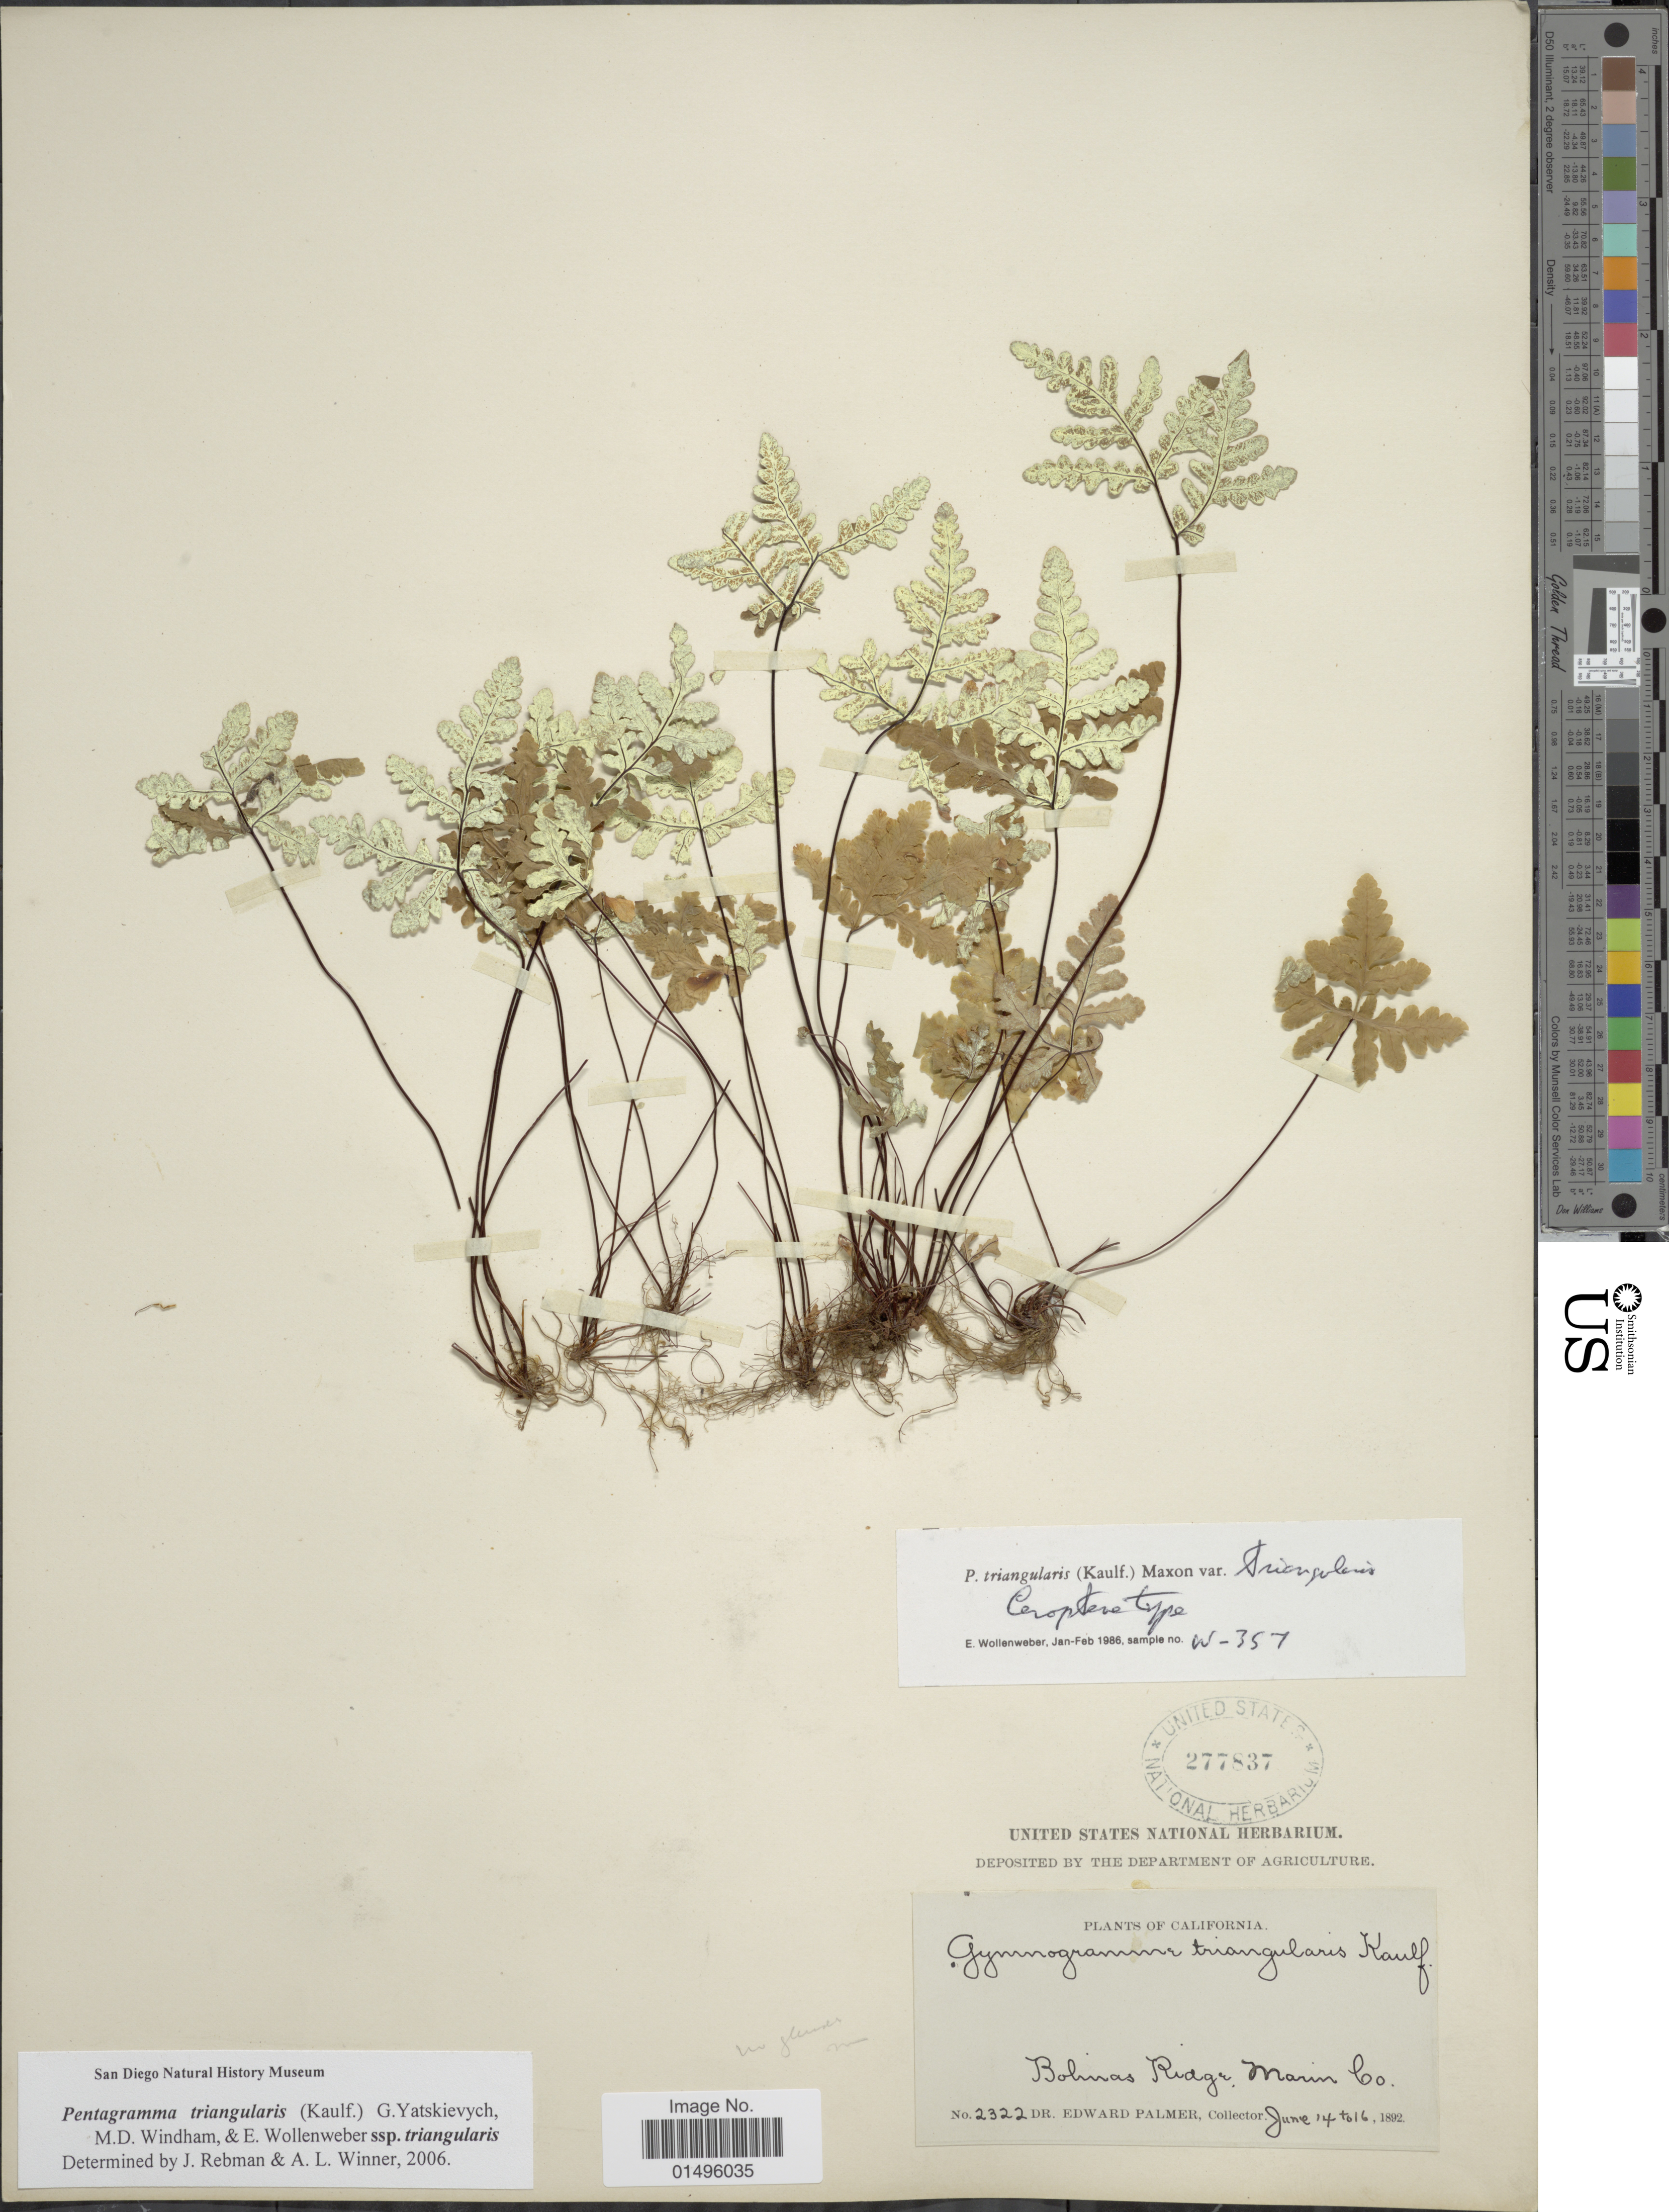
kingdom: Plantae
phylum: Tracheophyta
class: Polypodiopsida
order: Polypodiales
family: Pteridaceae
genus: Pentagramma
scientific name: Pentagramma triangularis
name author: (Kaulf.) Yatsk. et al.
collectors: E. Palmer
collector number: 2322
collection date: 1892-06-14/1892-06-16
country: United States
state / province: California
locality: California, Bolinas Ridge, Marin, Co.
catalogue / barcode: US 277837